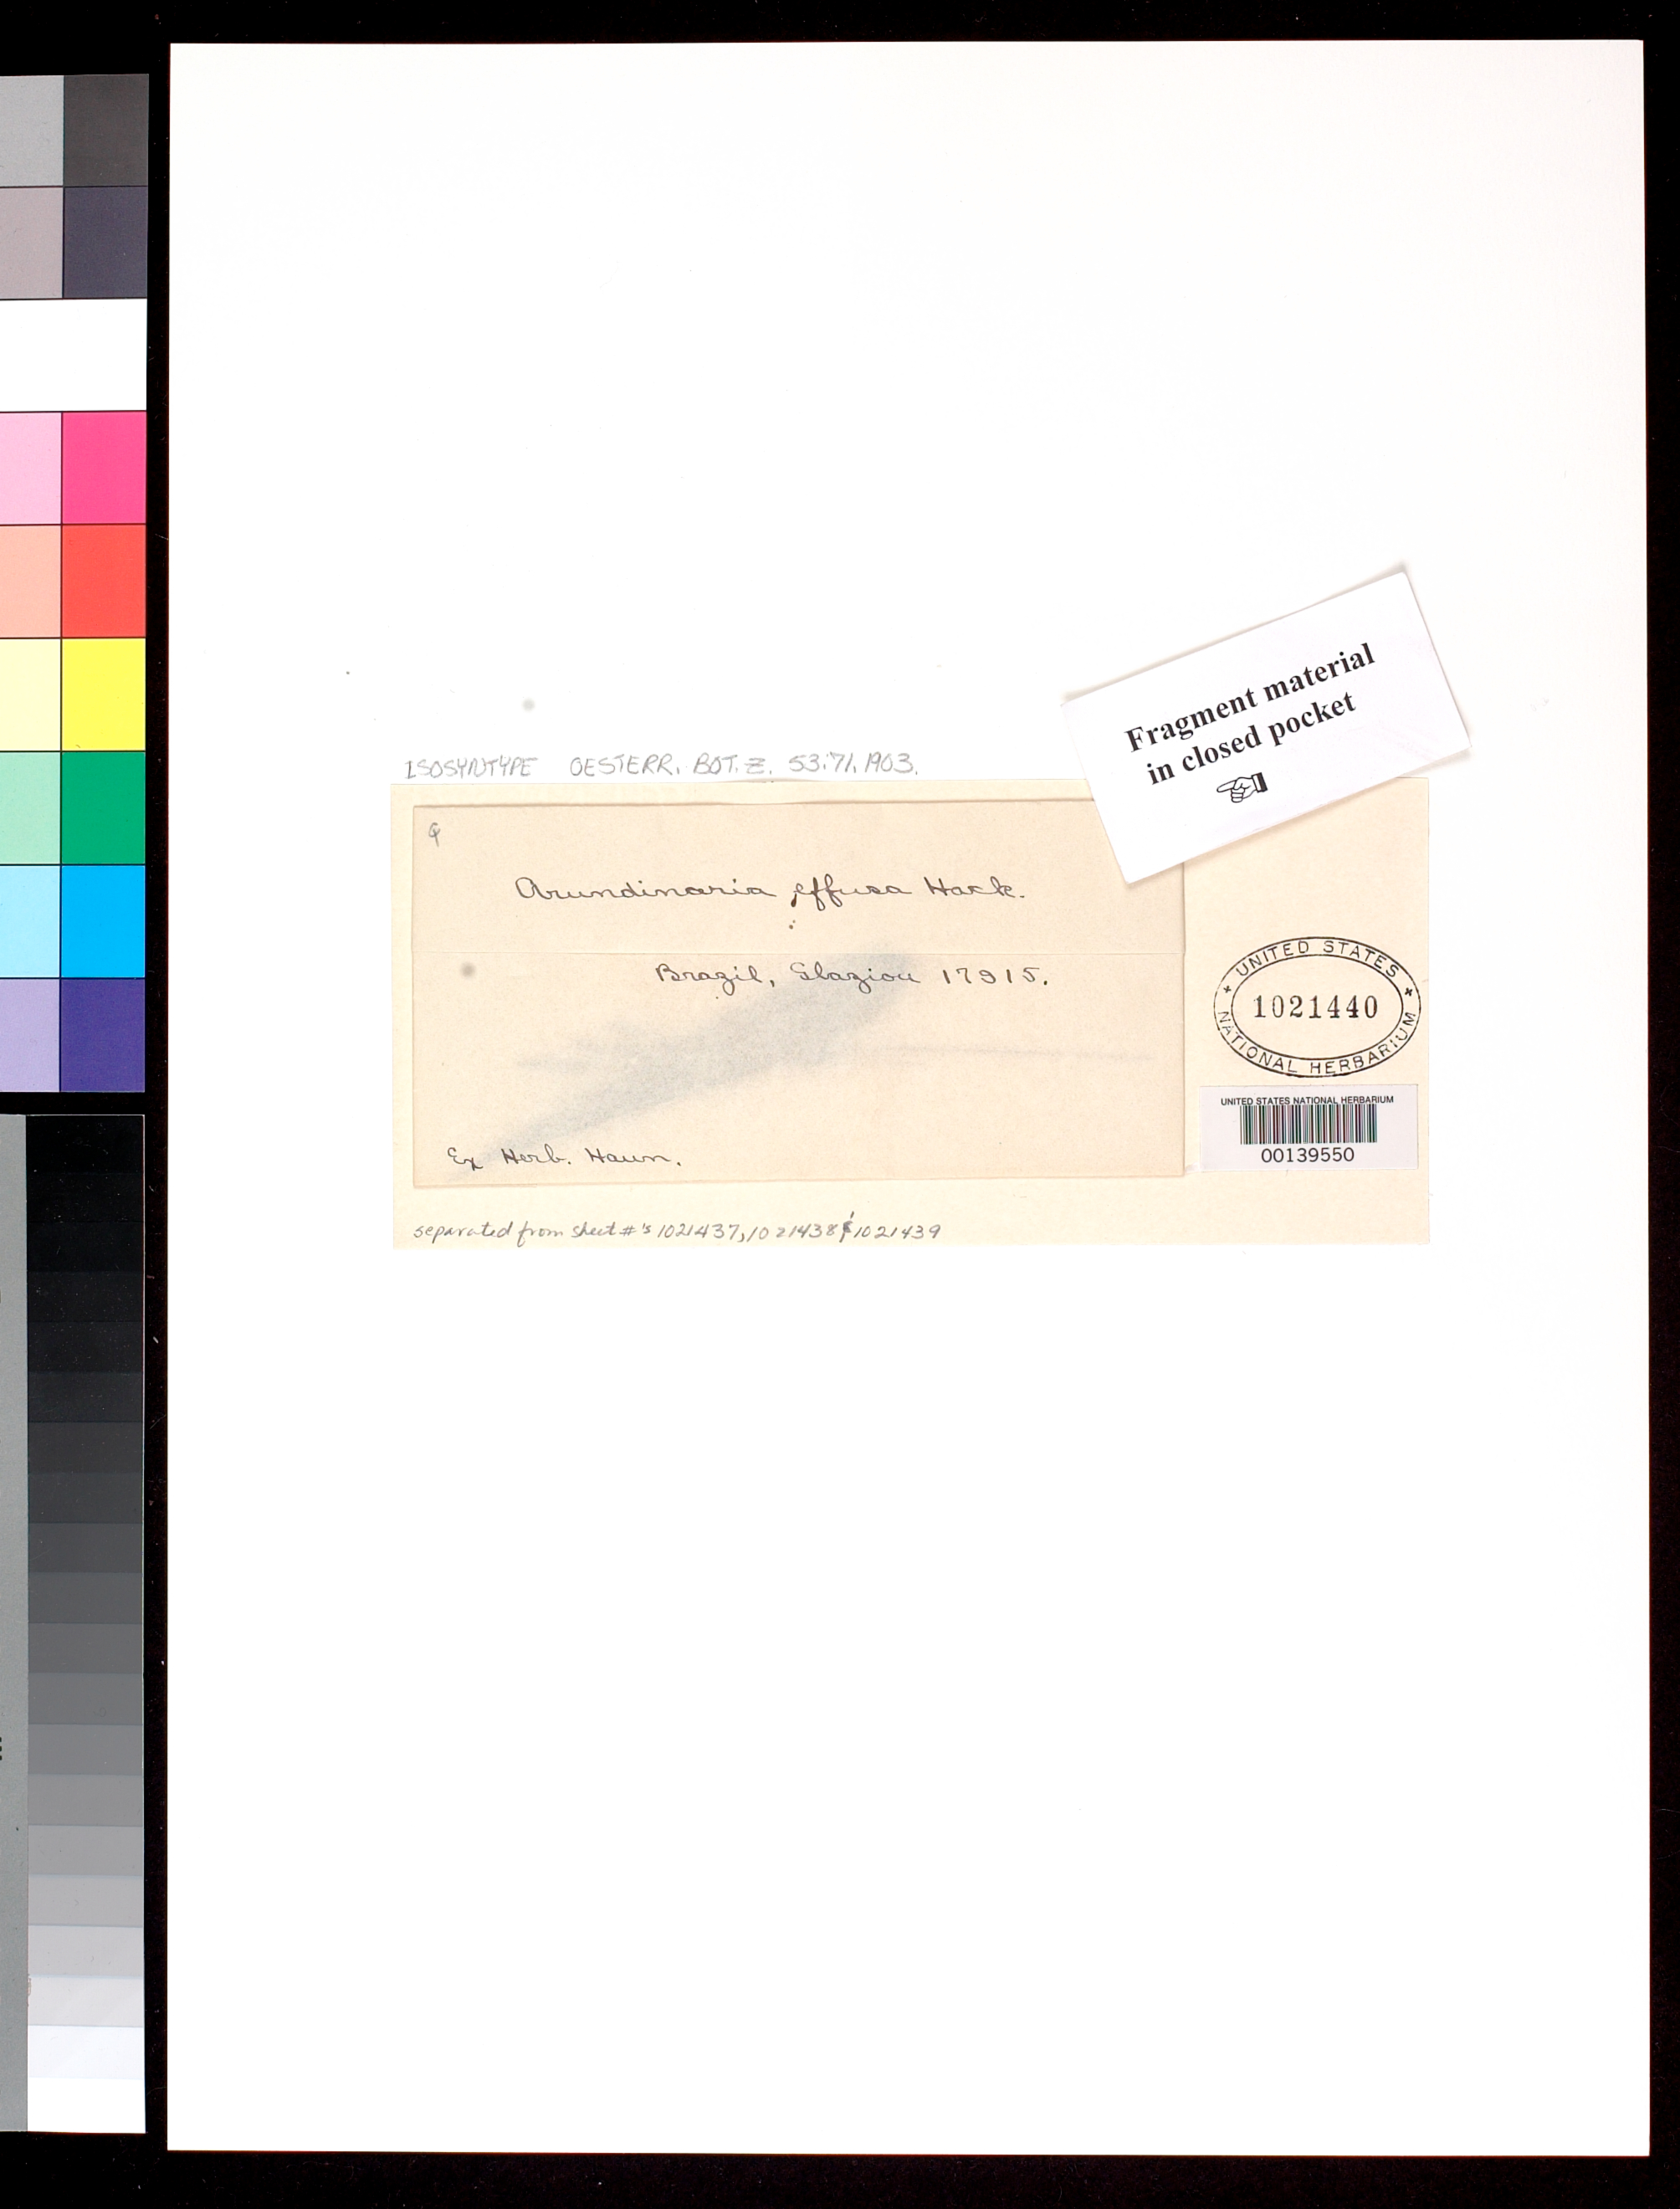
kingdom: Plantae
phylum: Tracheophyta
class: Liliopsida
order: Poales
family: Poaceae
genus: Arundinaria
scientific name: Arundinaria effusa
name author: Hack.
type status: Isosyntype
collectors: A. F. M. Glaziou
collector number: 17915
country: Brazil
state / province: Rio de Janeiro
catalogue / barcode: US 1021440